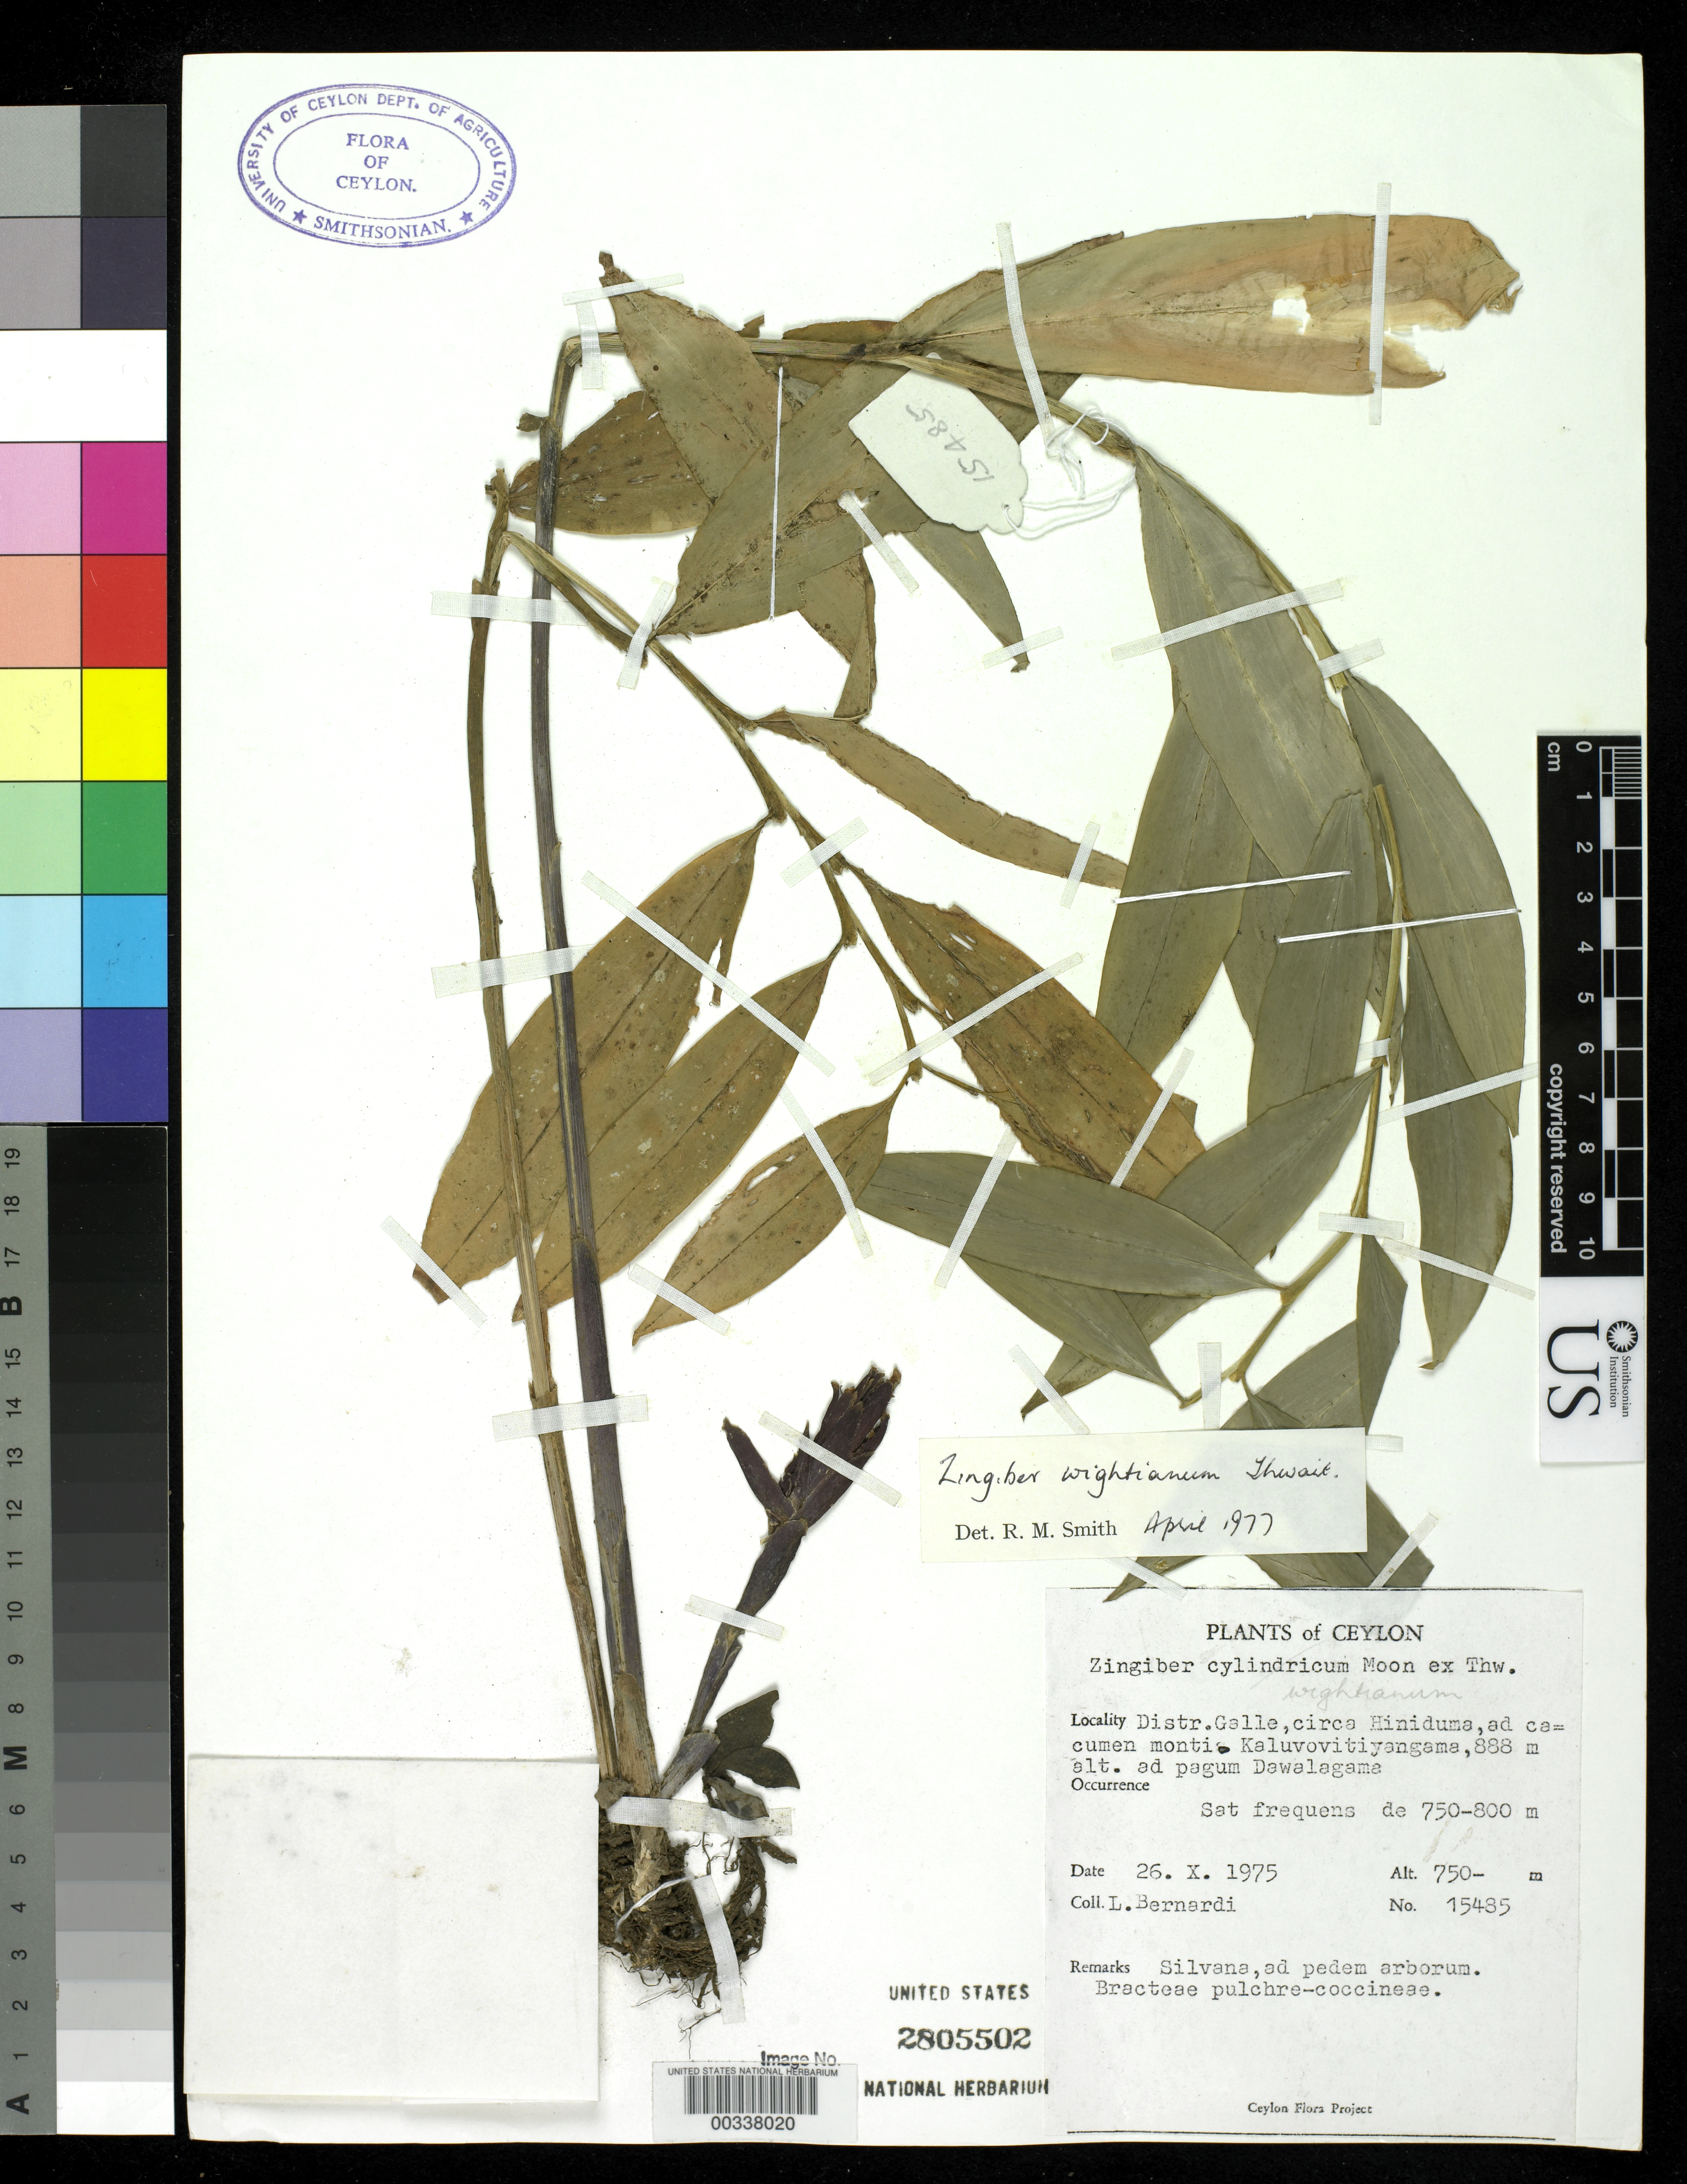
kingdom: Plantae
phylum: Tracheophyta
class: Liliopsida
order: Zingiberales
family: Zingiberaceae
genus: Zingiber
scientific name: Zingiber wightianum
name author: Thwaites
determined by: Smith, R. M.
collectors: L. Bernardi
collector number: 15485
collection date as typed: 26 Oct 1975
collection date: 1975-10-26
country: Sri Lanka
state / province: Southern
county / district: Galle Dist.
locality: Plants of ceylon, circa hiniduma, ad cacumen monti kaluvovitiyangama, ad pagum dawalagama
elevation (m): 888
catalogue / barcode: US 2805502